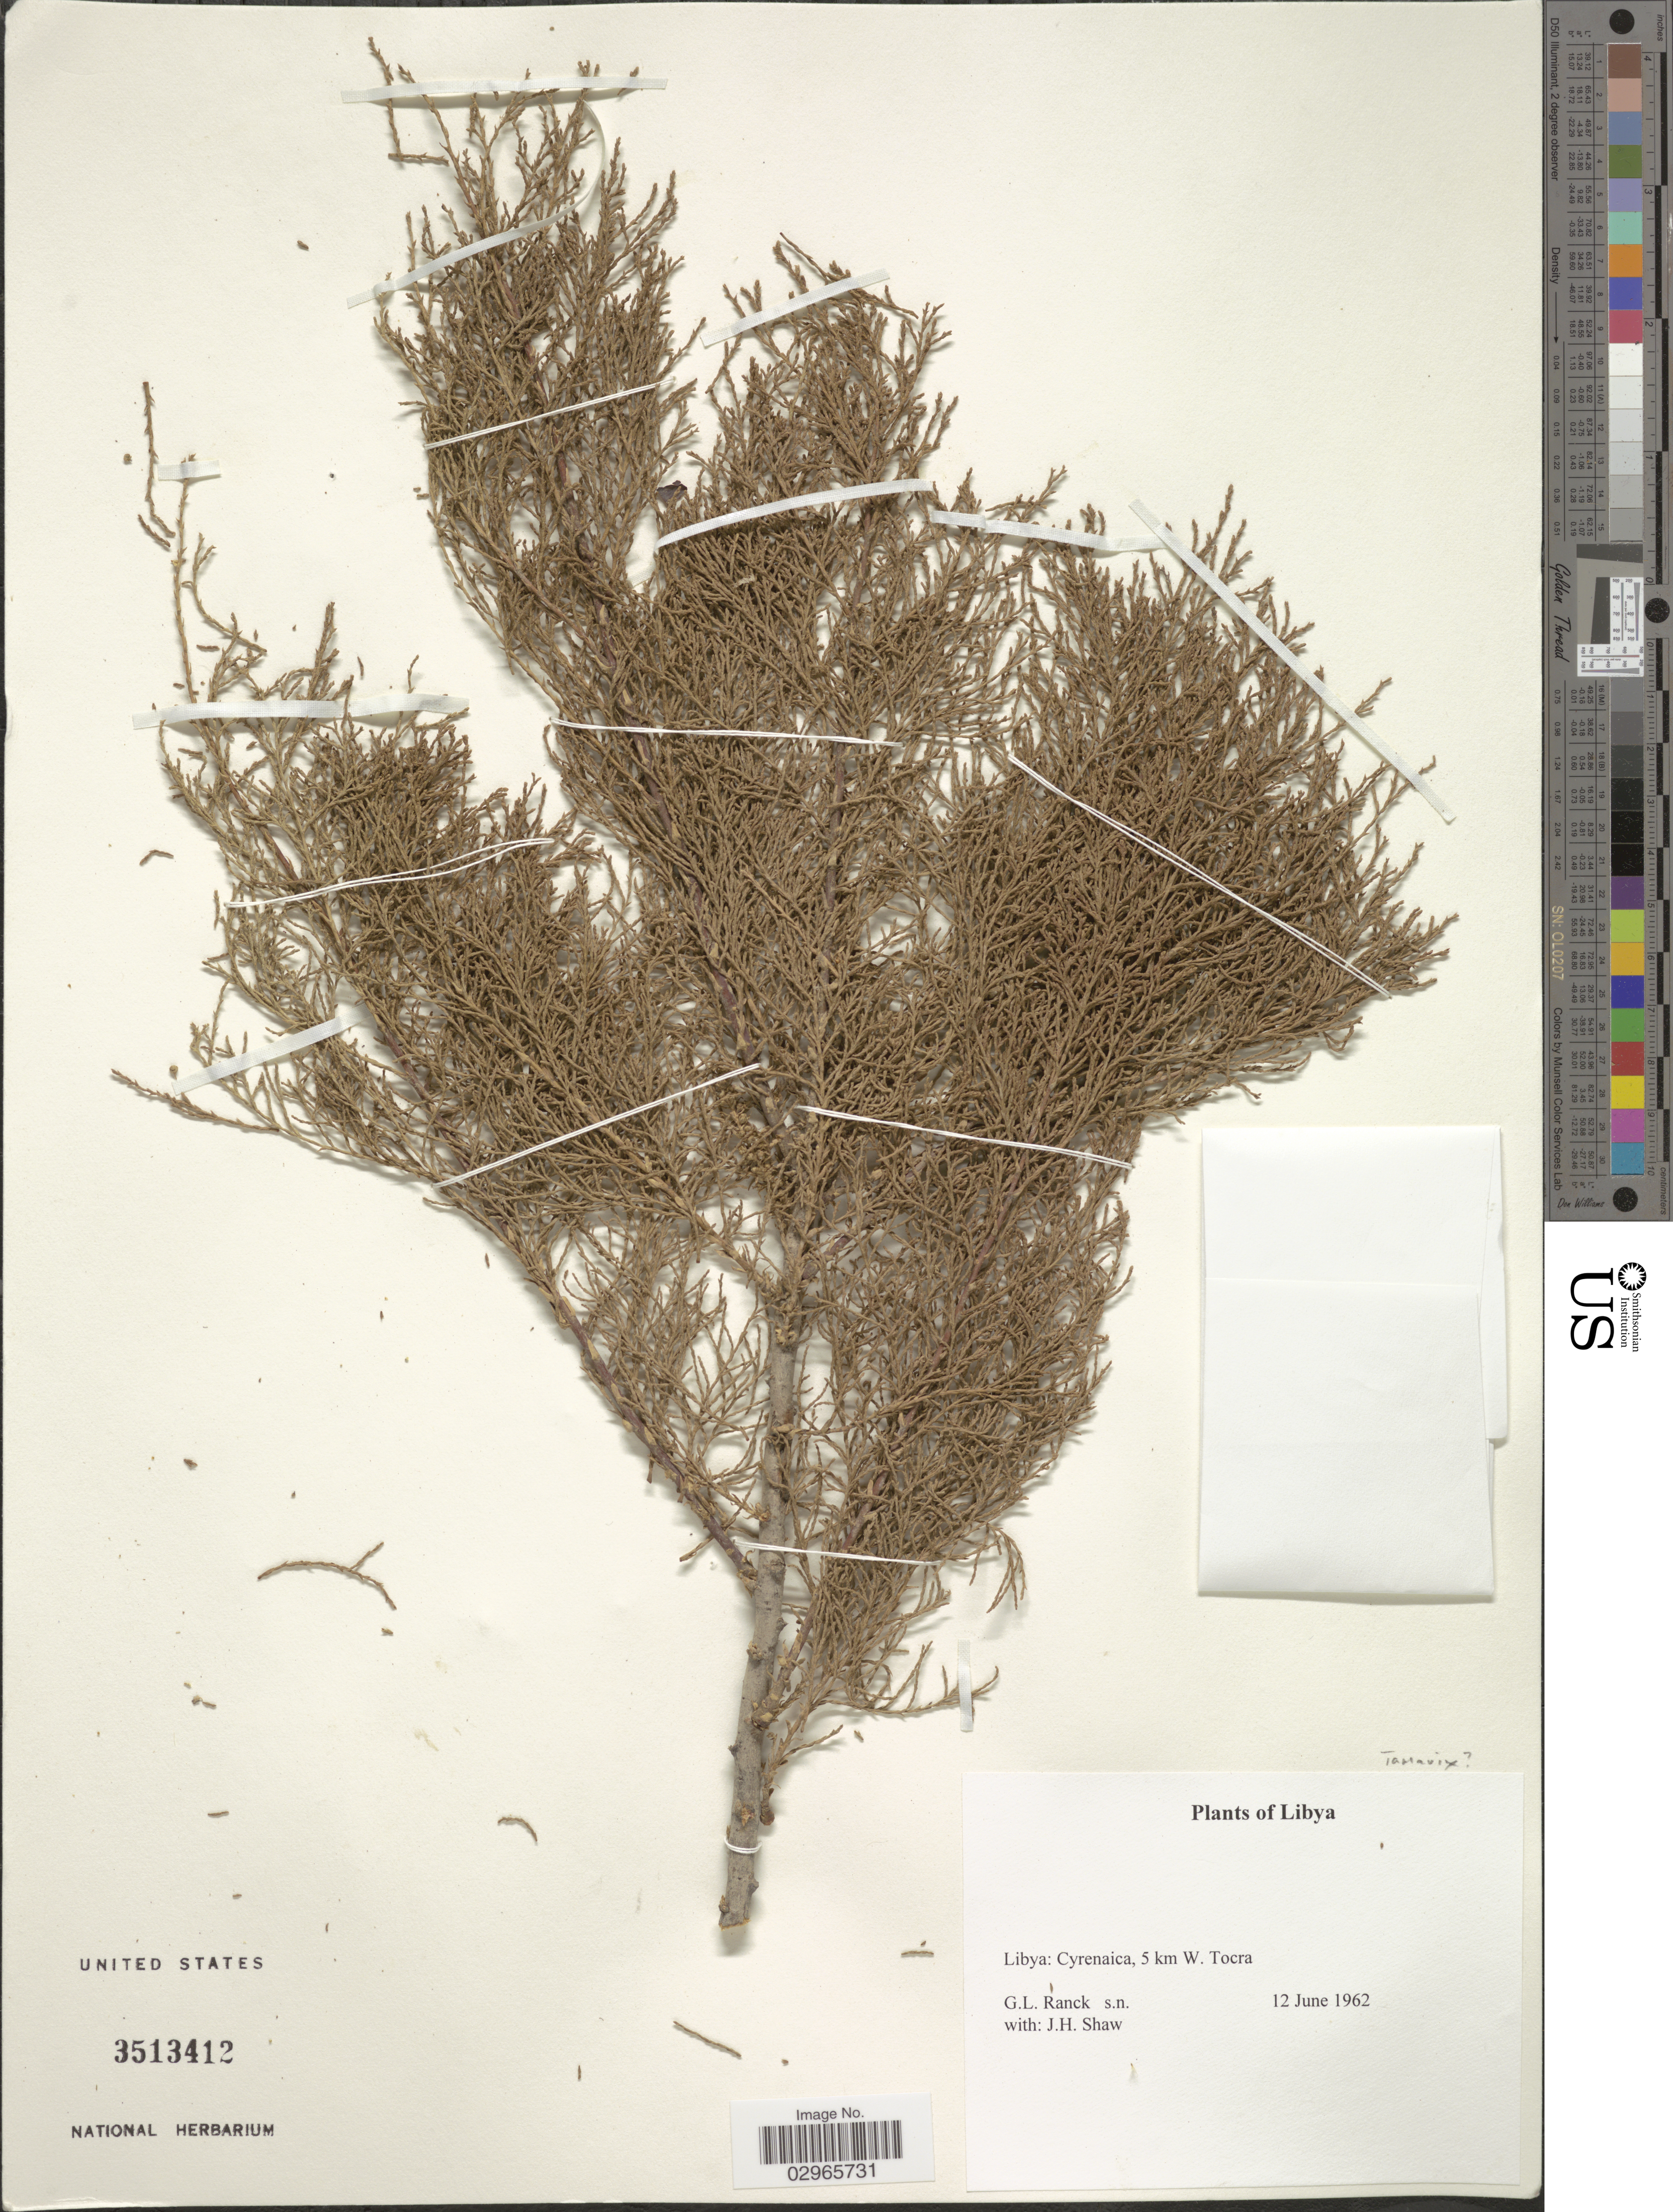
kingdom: Plantae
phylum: Tracheophyta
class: Magnoliopsida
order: Caryophyllales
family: Tamaricaceae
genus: Tamarix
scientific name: Tamarix sp.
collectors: G. Ranck & J. H. Shaw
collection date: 1962-06-12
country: Libya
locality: Cyrenaica, 5 km W. Tocra.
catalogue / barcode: US 3513412